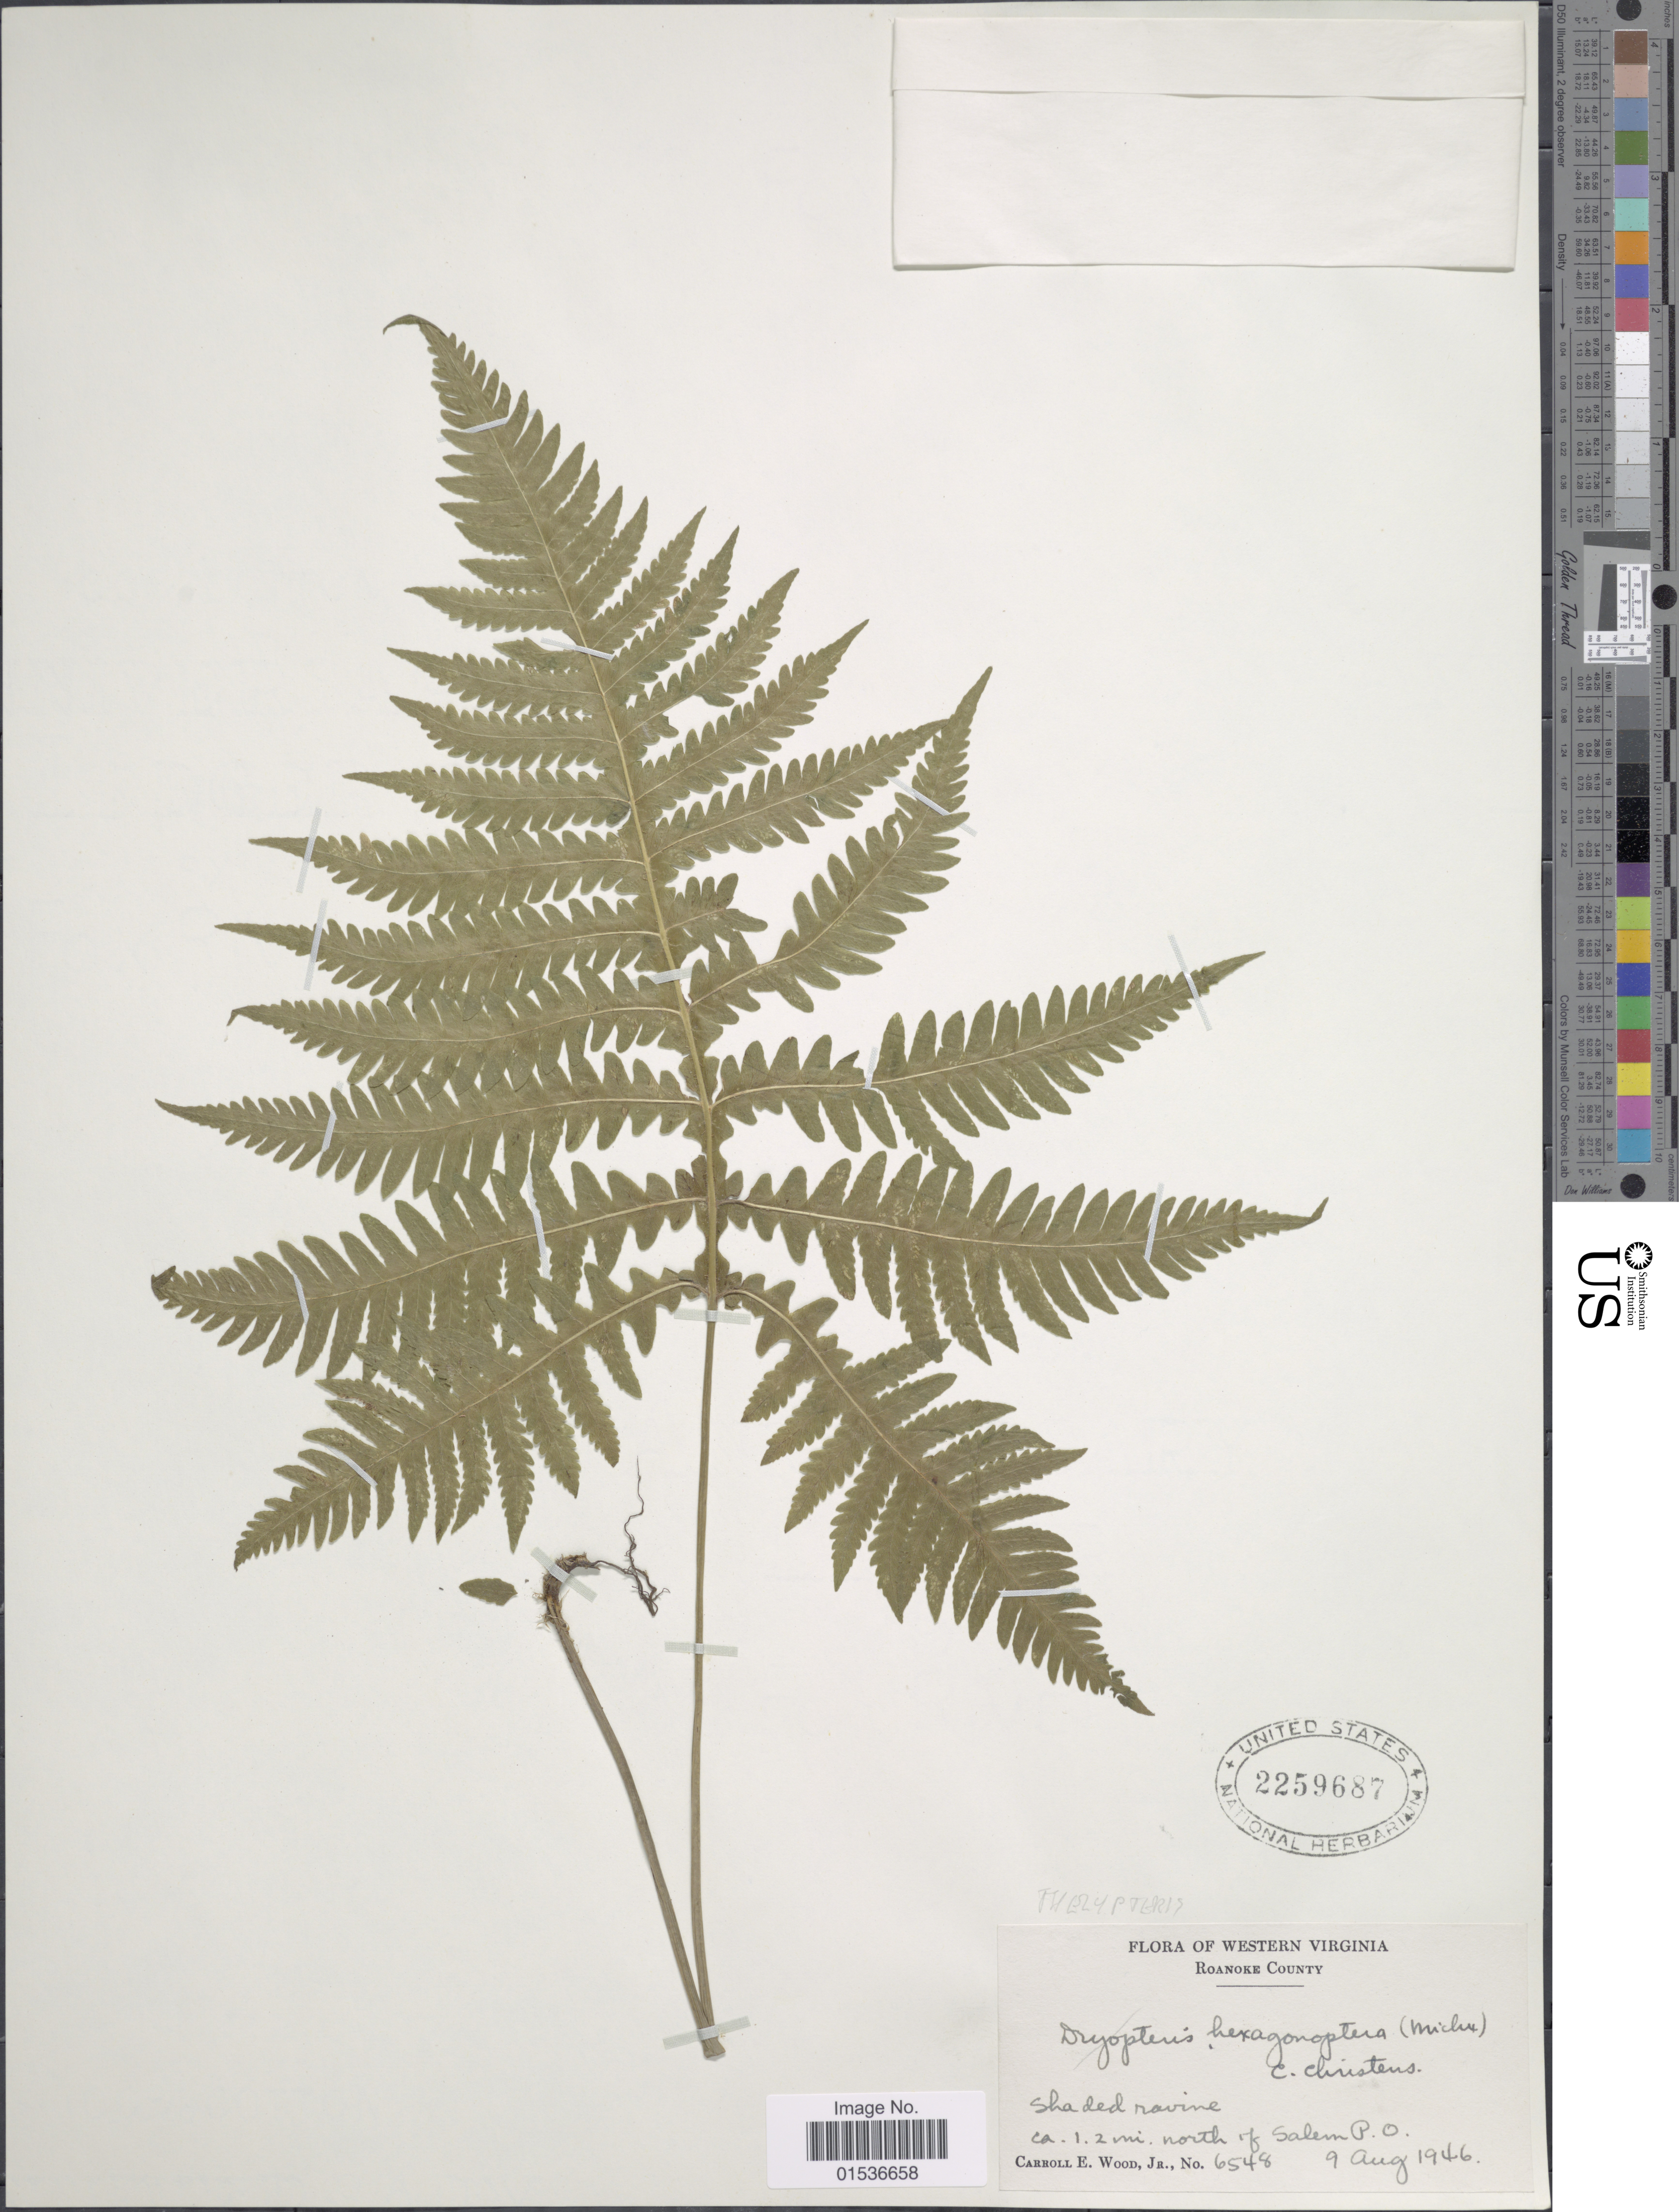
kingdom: Plantae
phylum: Tracheophyta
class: Polypodiopsida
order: Polypodiales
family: Thelypteridaceae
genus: Phegopteris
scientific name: Phegopteris hexagonoptera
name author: (Michx.) Fée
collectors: C. Wood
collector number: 6548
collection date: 1946-08-09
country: United States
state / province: Virginia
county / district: Roanoke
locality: Western Virginia. Shahed ravine, ca. 1.2 mi. north of Salem P.O.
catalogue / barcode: US 2259687